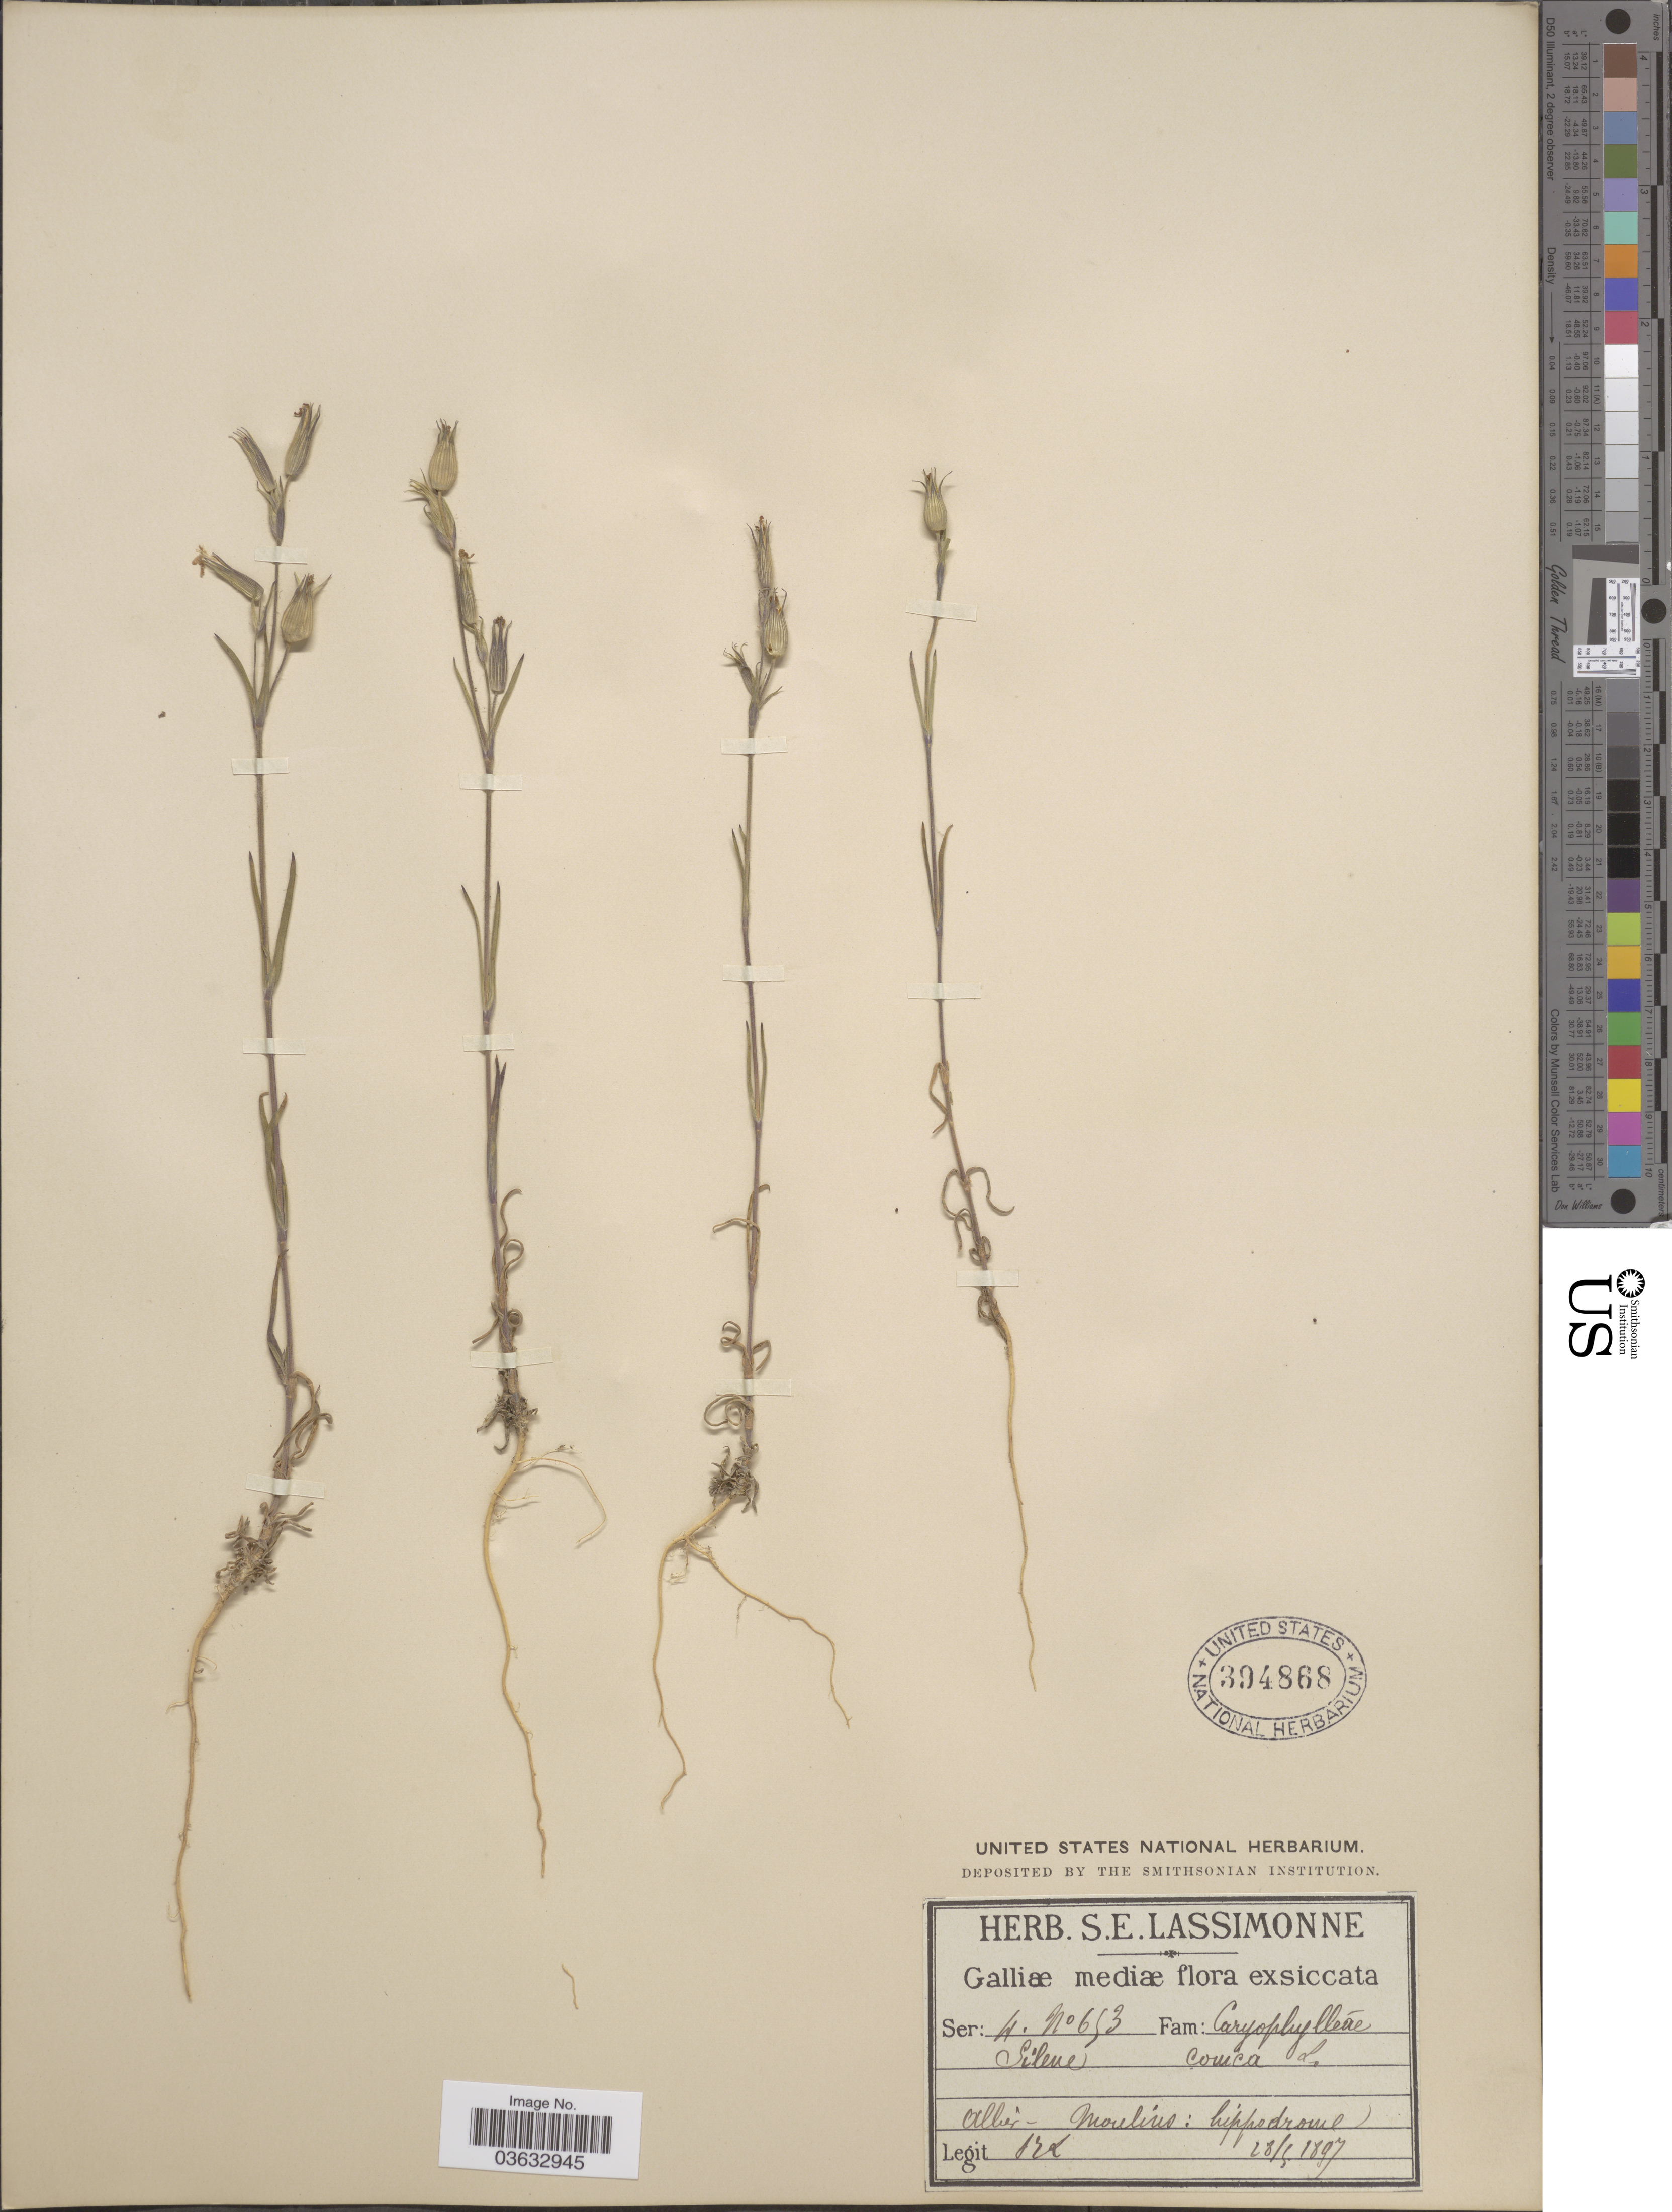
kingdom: Plantae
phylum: Tracheophyta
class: Magnoliopsida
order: Caryophyllales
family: Caryophyllaceae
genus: Silene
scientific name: Silene conica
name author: L.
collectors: S. Lassimonne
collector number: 653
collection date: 1897-05-28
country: France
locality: Galliæ mediæ. Allier - Moulins.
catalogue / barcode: US 394868